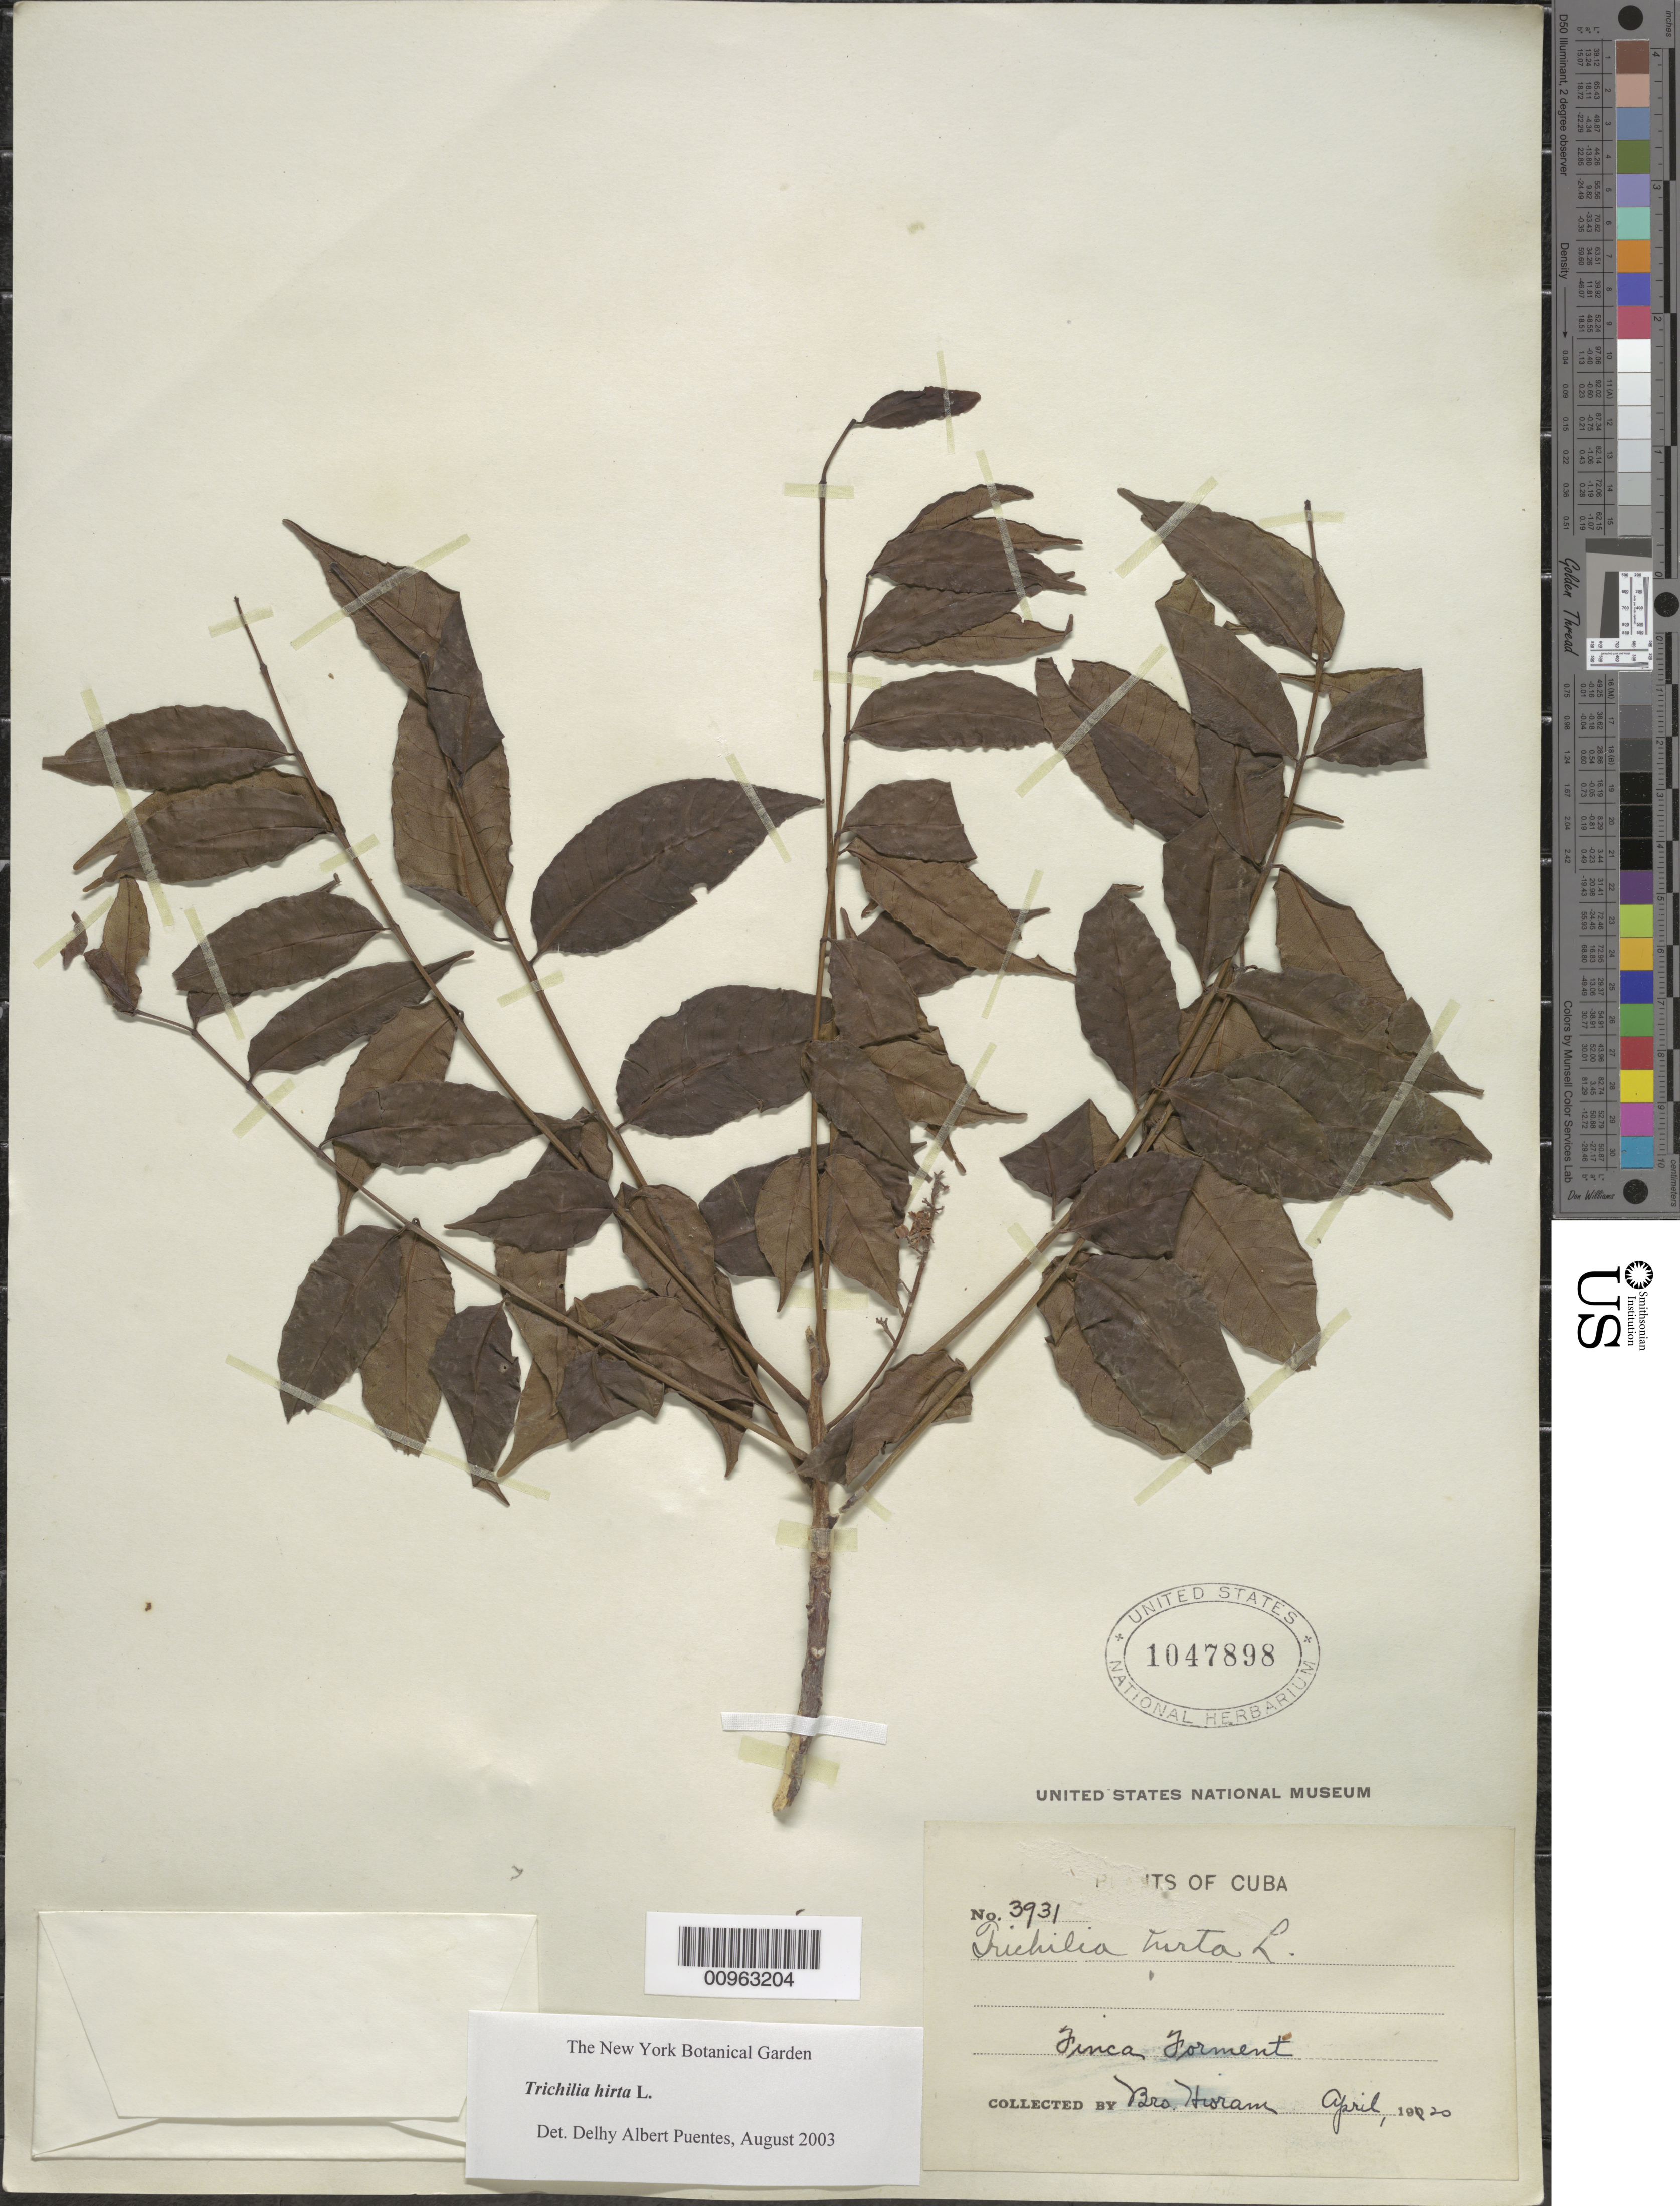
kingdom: Plantae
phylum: Tracheophyta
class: Magnoliopsida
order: Sapindales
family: Meliaceae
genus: Trichilia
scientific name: Trichilia hirta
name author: L.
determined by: Puentes, D. A.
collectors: Bro. Hioram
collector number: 3931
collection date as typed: Apr 1920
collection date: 1920-04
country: Cuba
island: Cuba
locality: Finca Forment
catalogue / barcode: US 1047898